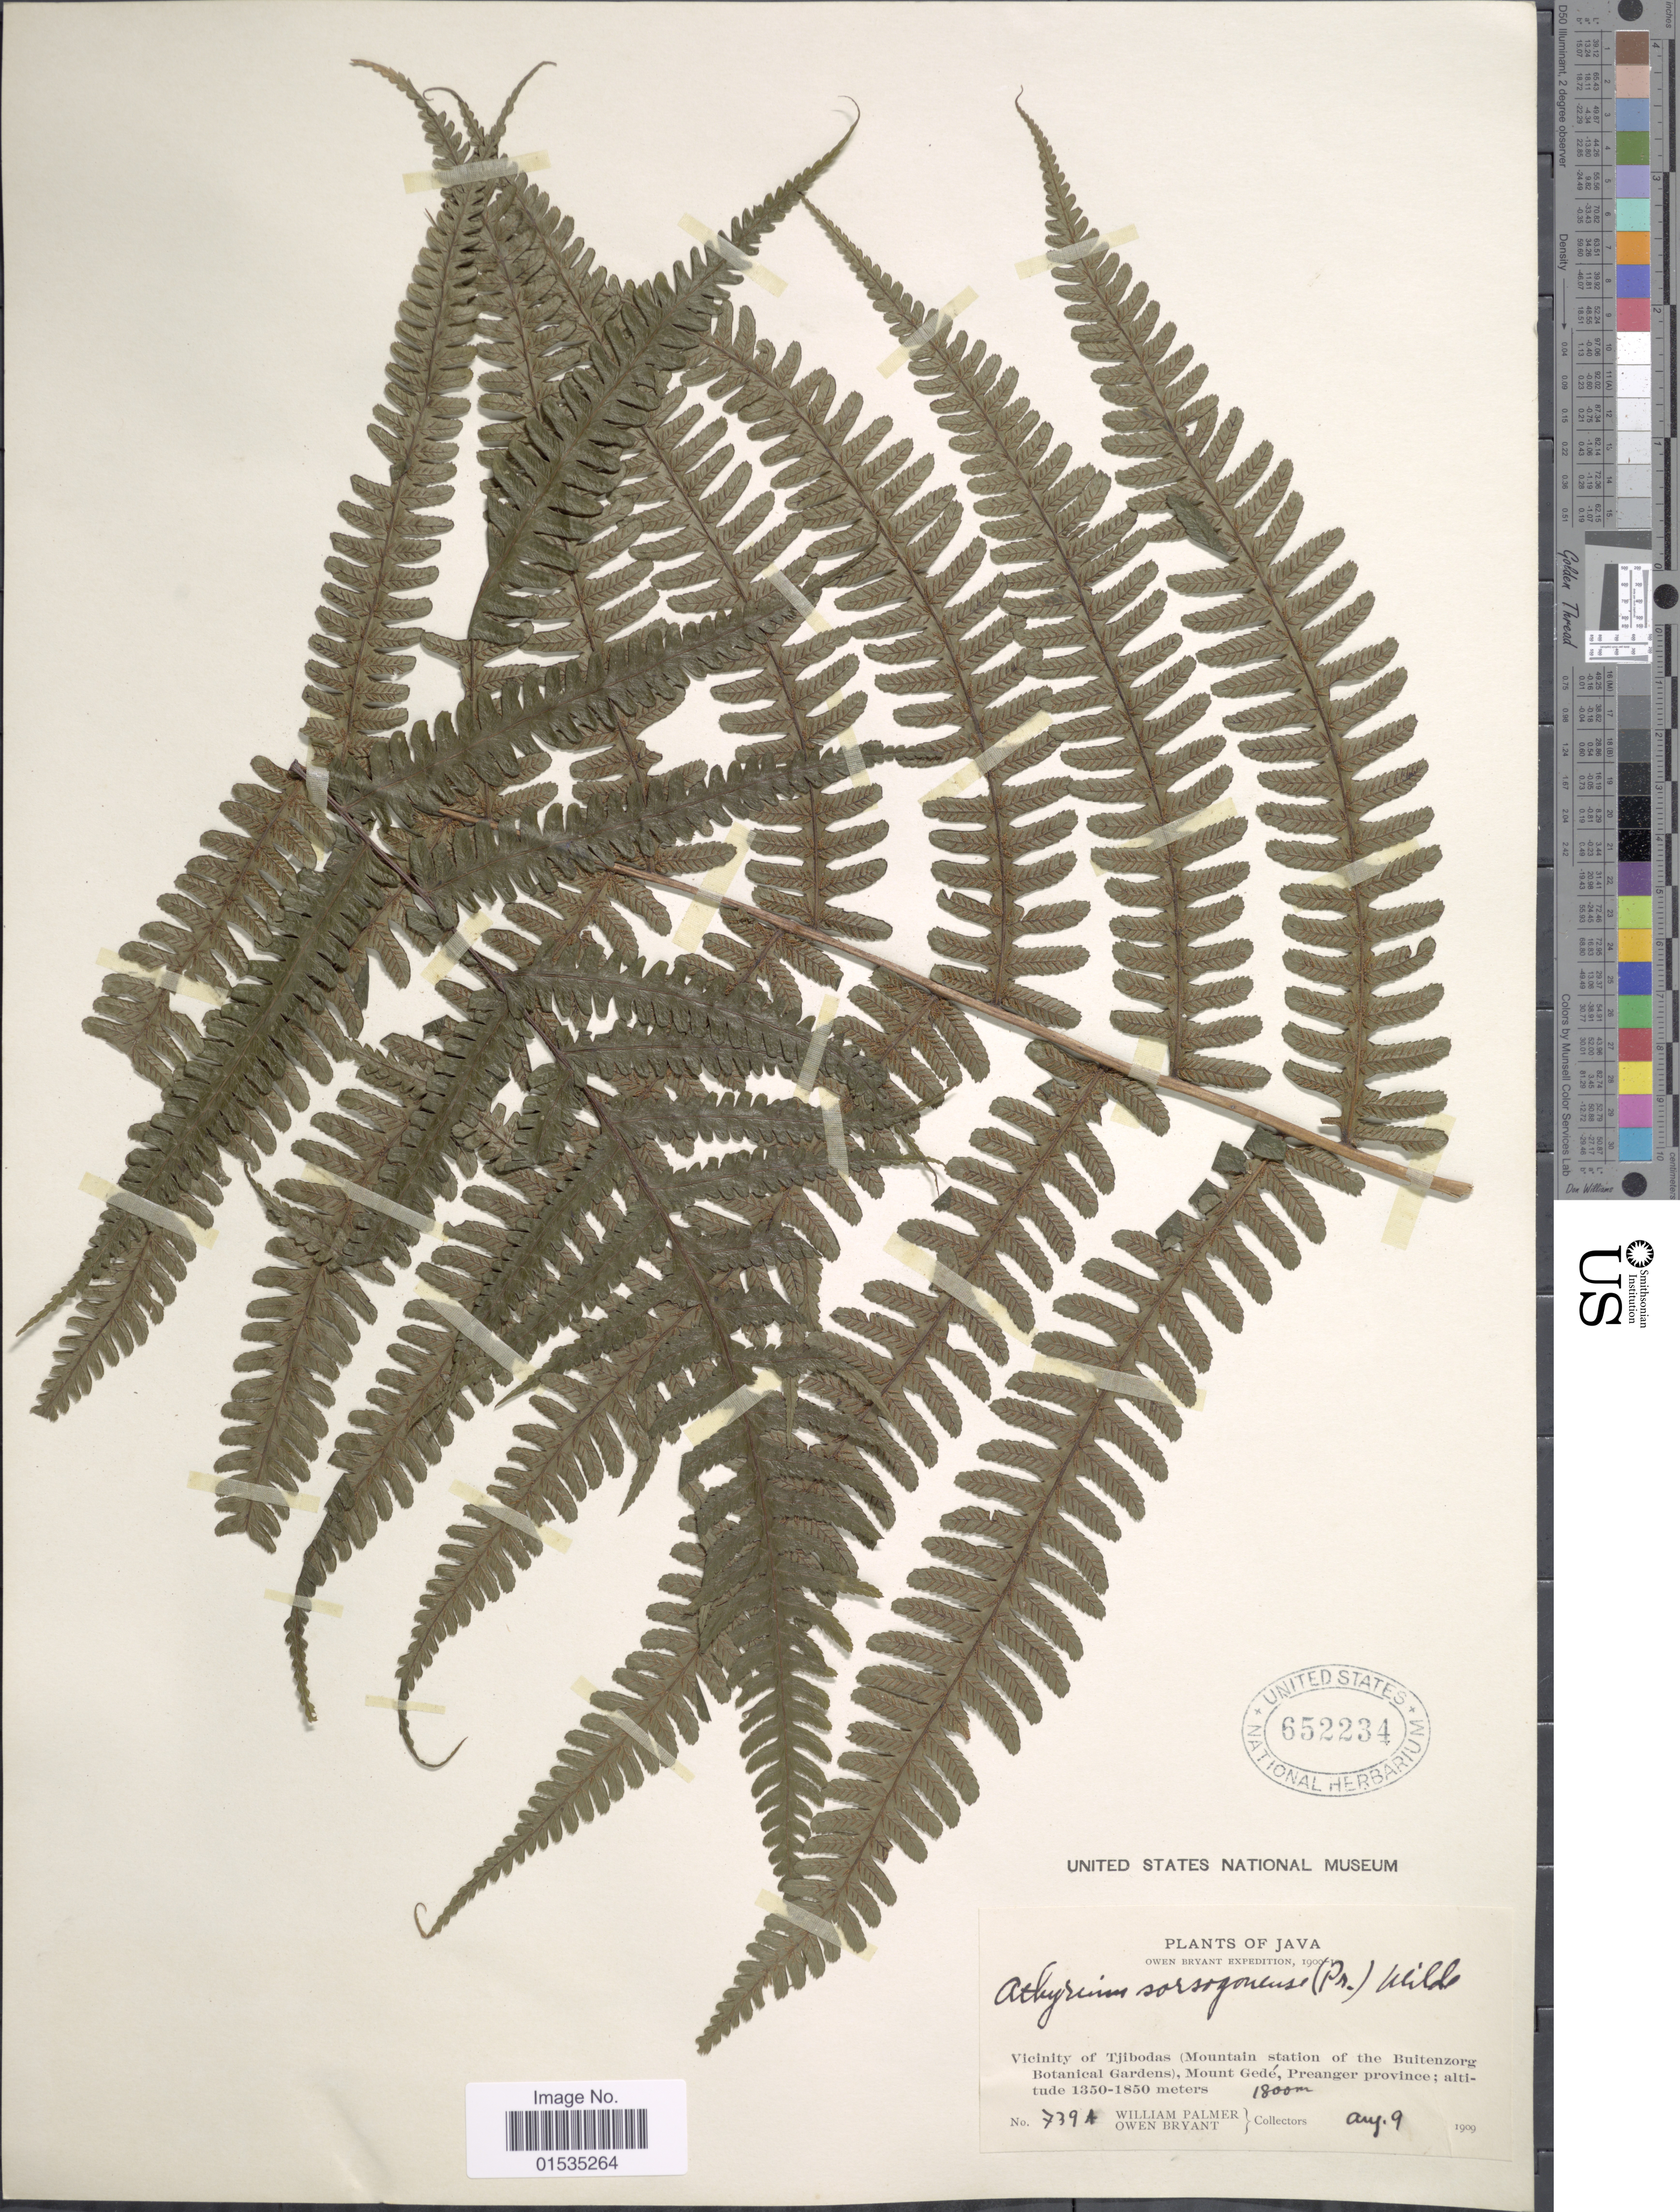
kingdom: Plantae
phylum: Tracheophyta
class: Polypodiopsida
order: Polypodiales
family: Athyriaceae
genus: Diplazium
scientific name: Diplazium speciosum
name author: Brack. in Wilkes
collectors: W. Palmer & O. Bryant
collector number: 739A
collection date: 1909-08-09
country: Indonesia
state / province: Java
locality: Vicinity of Tjibodas (Mountains station of the Buitenzorg Botanical Gardens), Mount Gedé, Preanger Province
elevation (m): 1800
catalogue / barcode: US 652234